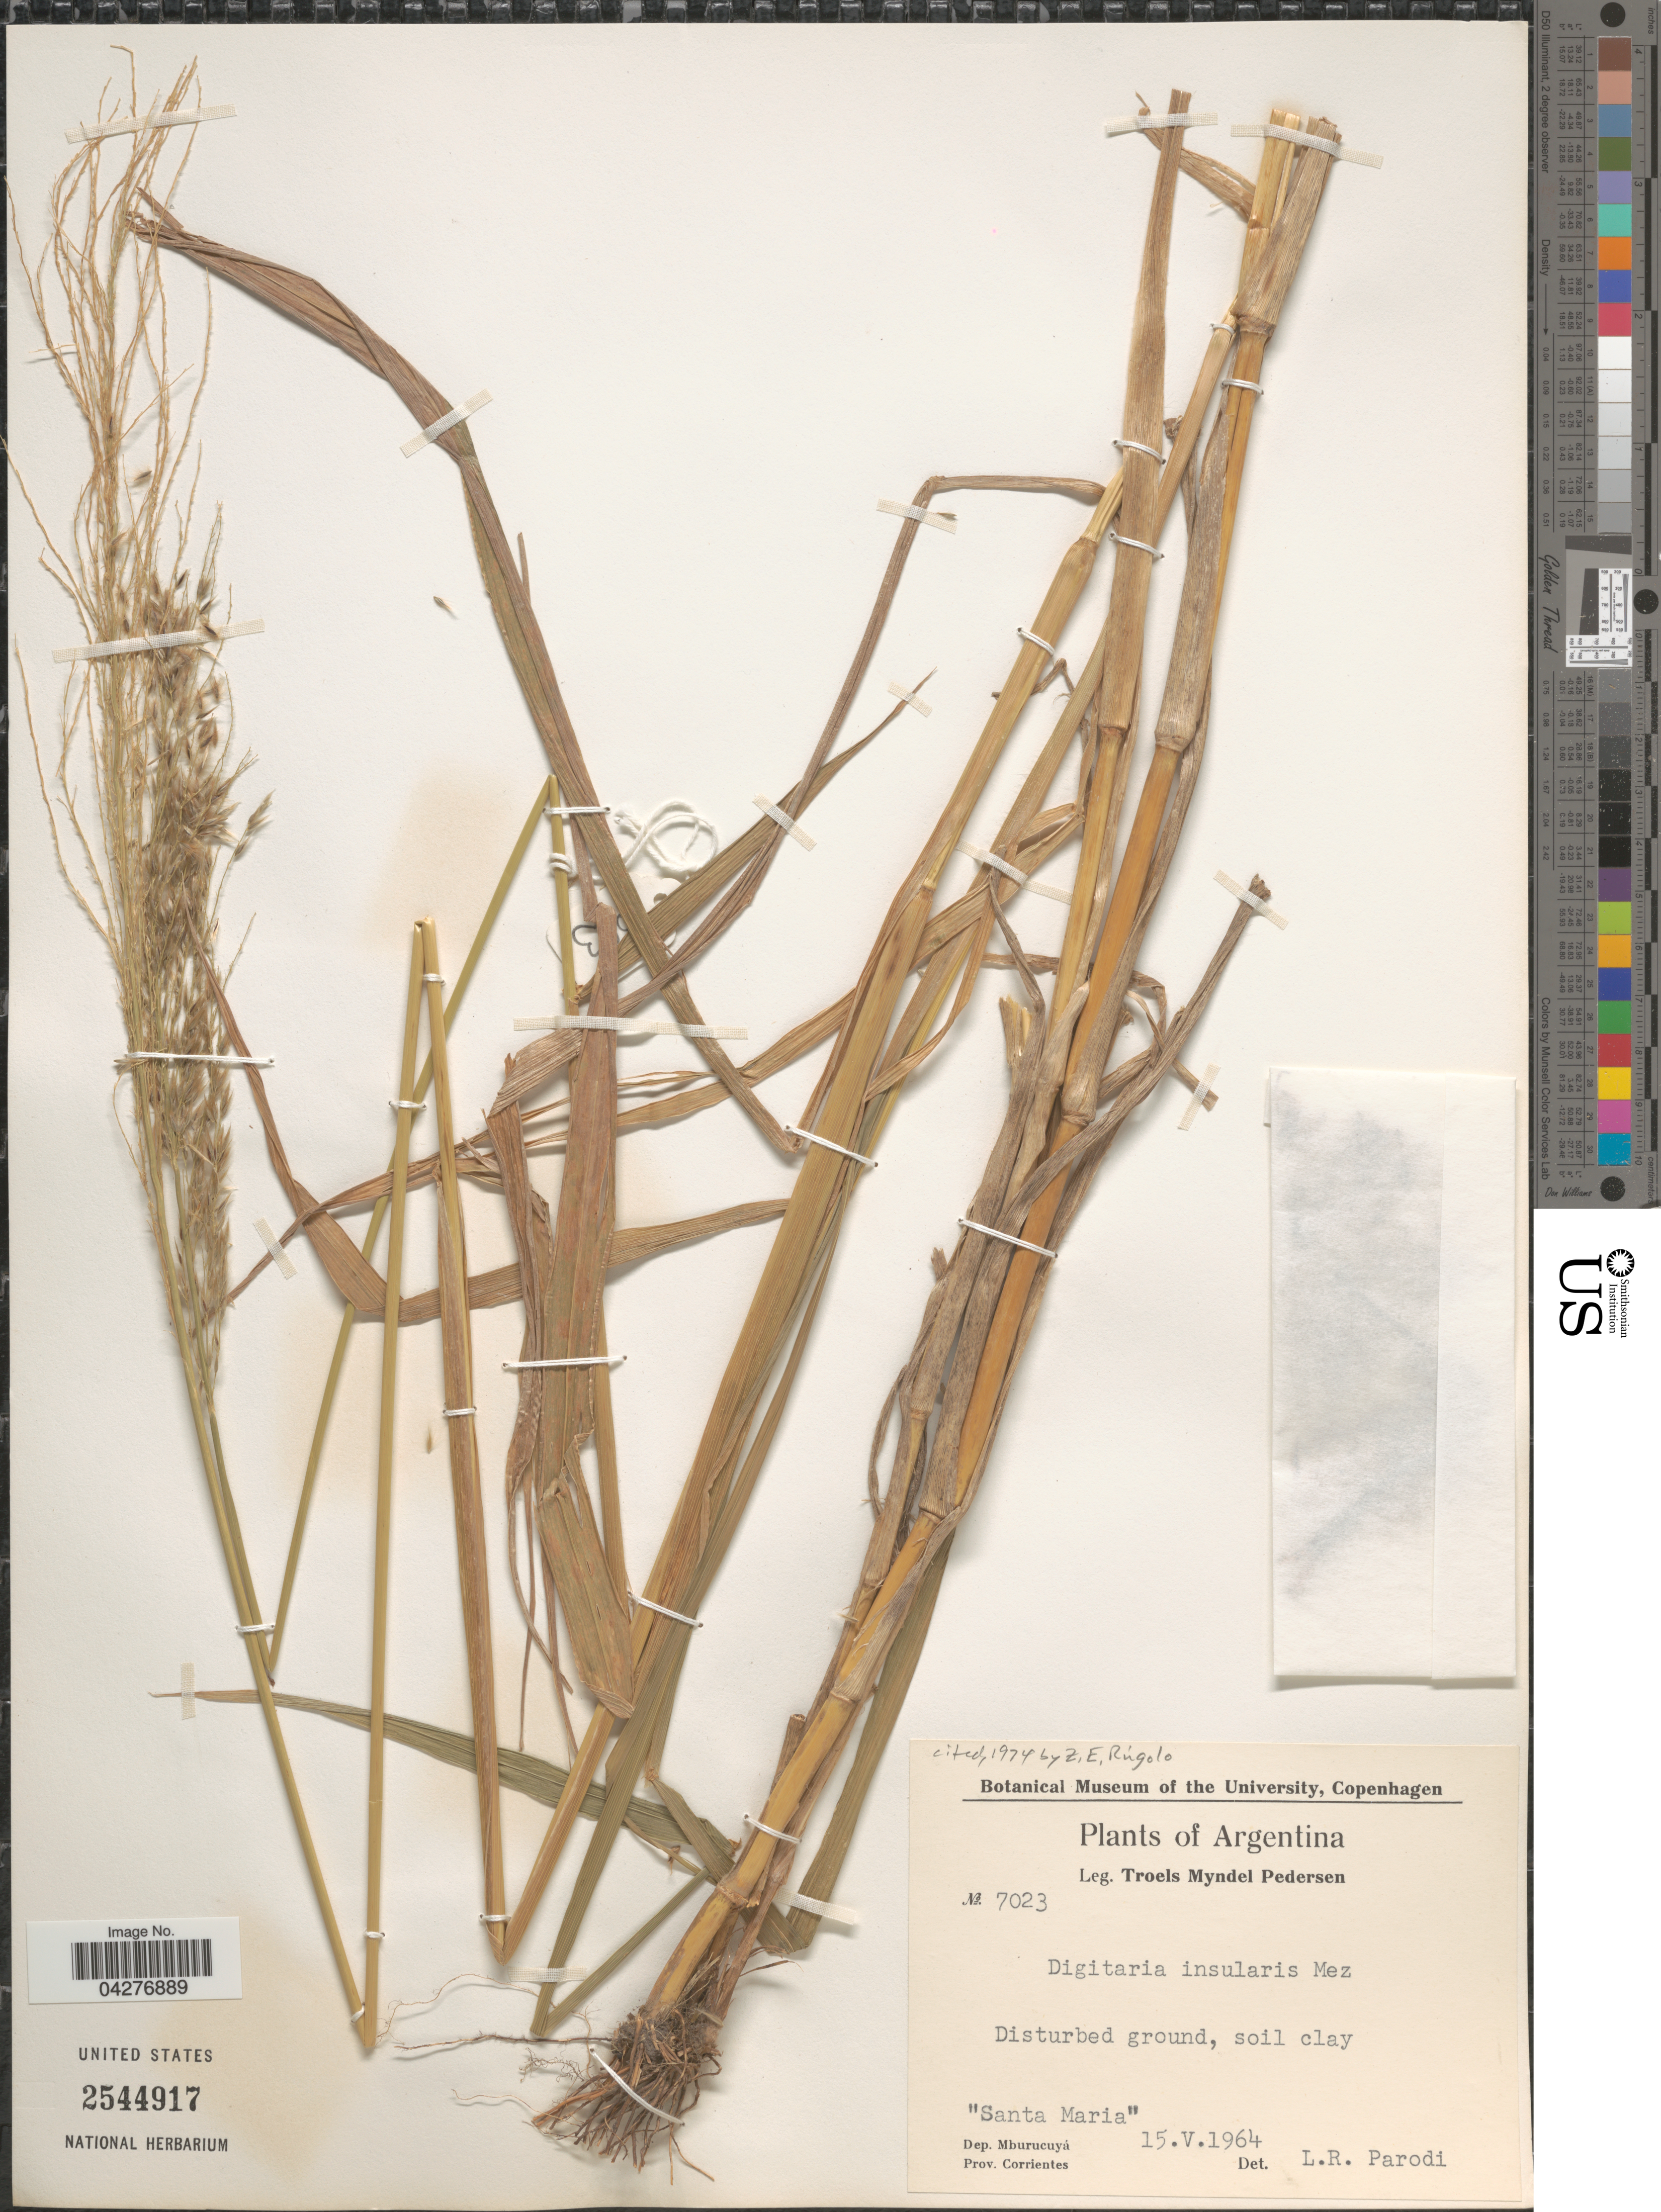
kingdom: Plantae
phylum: Tracheophyta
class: Liliopsida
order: Poales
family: Poaceae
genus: Digitaria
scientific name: Digitaria insularis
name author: (L.) Fedde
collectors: T. Pederson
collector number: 7023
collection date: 1964-05-15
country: Argentina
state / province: Corrientes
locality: Santa Maria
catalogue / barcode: US 2544917